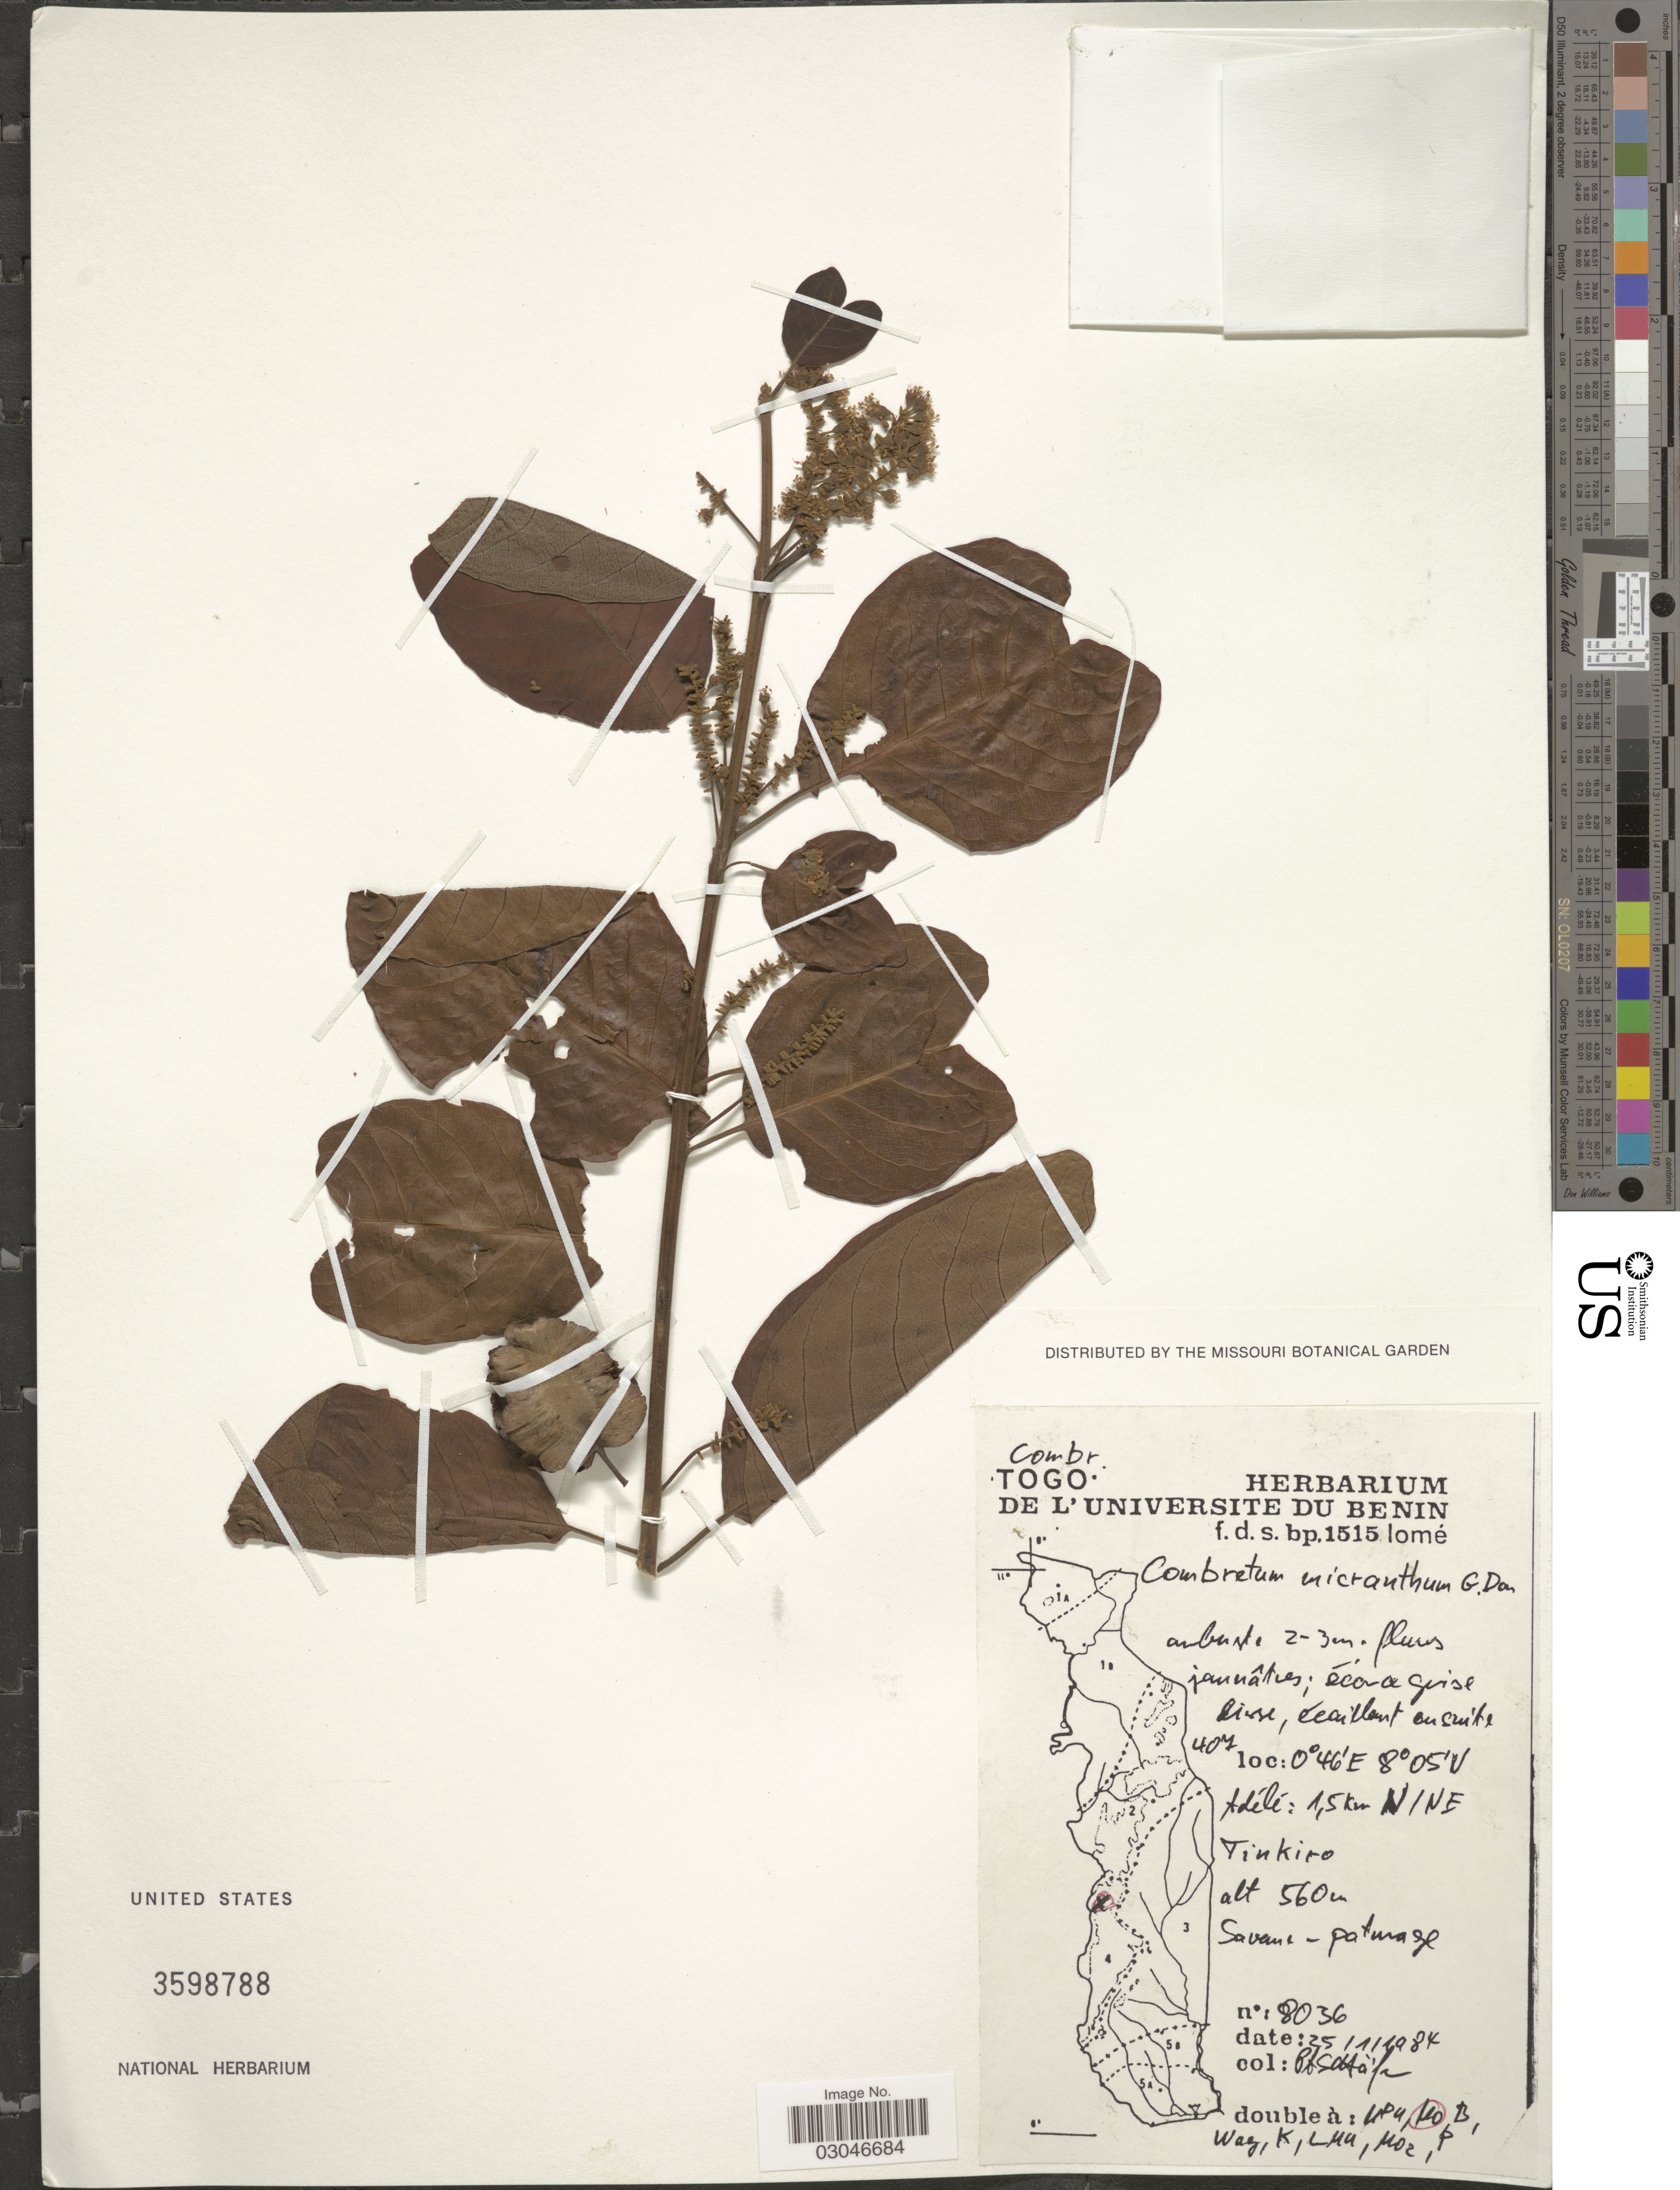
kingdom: Plantae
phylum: Tracheophyta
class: Magnoliopsida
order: Myrtales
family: Combretaceae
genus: Combretum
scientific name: Combretum micranthum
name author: G. Don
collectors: P. A. Schäfer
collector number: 8036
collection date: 1984-01-25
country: Togo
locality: Adélé: 1,5 km N/NE Tinkiro.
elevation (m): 560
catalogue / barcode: US 3598788